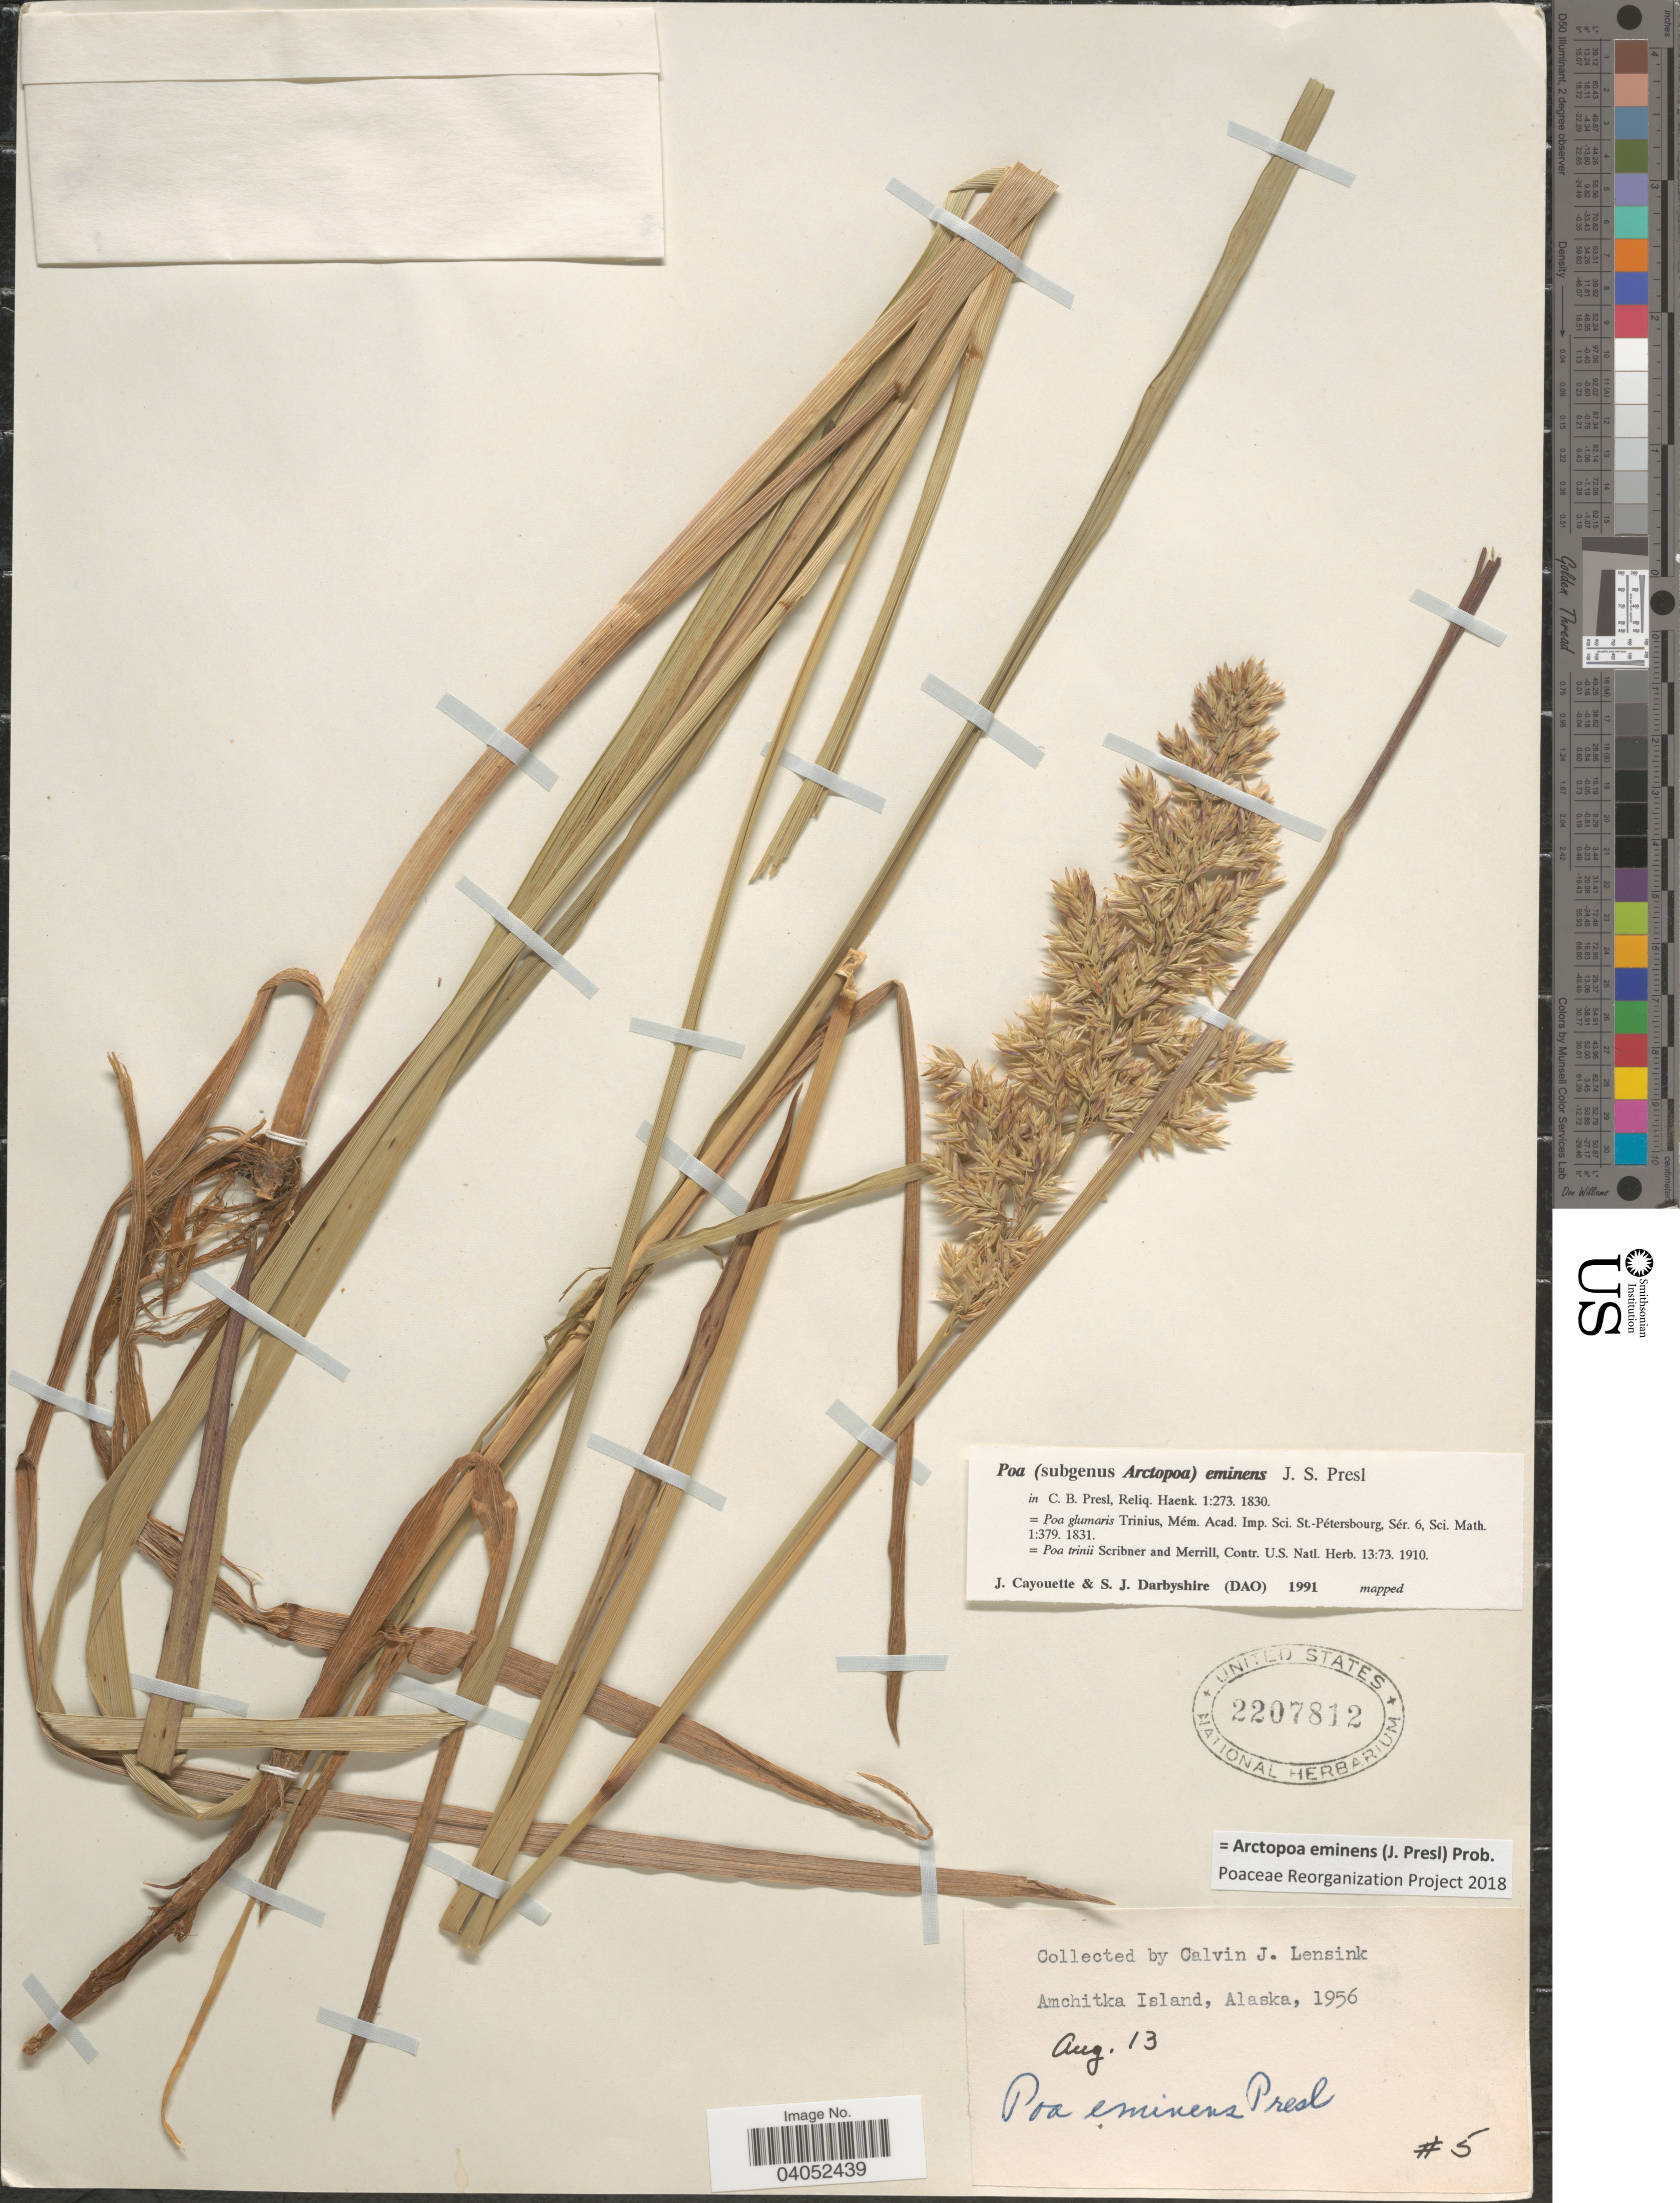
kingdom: Plantae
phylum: Tracheophyta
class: Liliopsida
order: Poales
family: Poaceae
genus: Arctopoa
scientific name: Arctopoa eminens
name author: (J. Presl) Prob.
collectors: C. Lensink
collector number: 5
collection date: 1956-08-13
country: United States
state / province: Alaska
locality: Amchitka Island.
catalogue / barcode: US 2207812